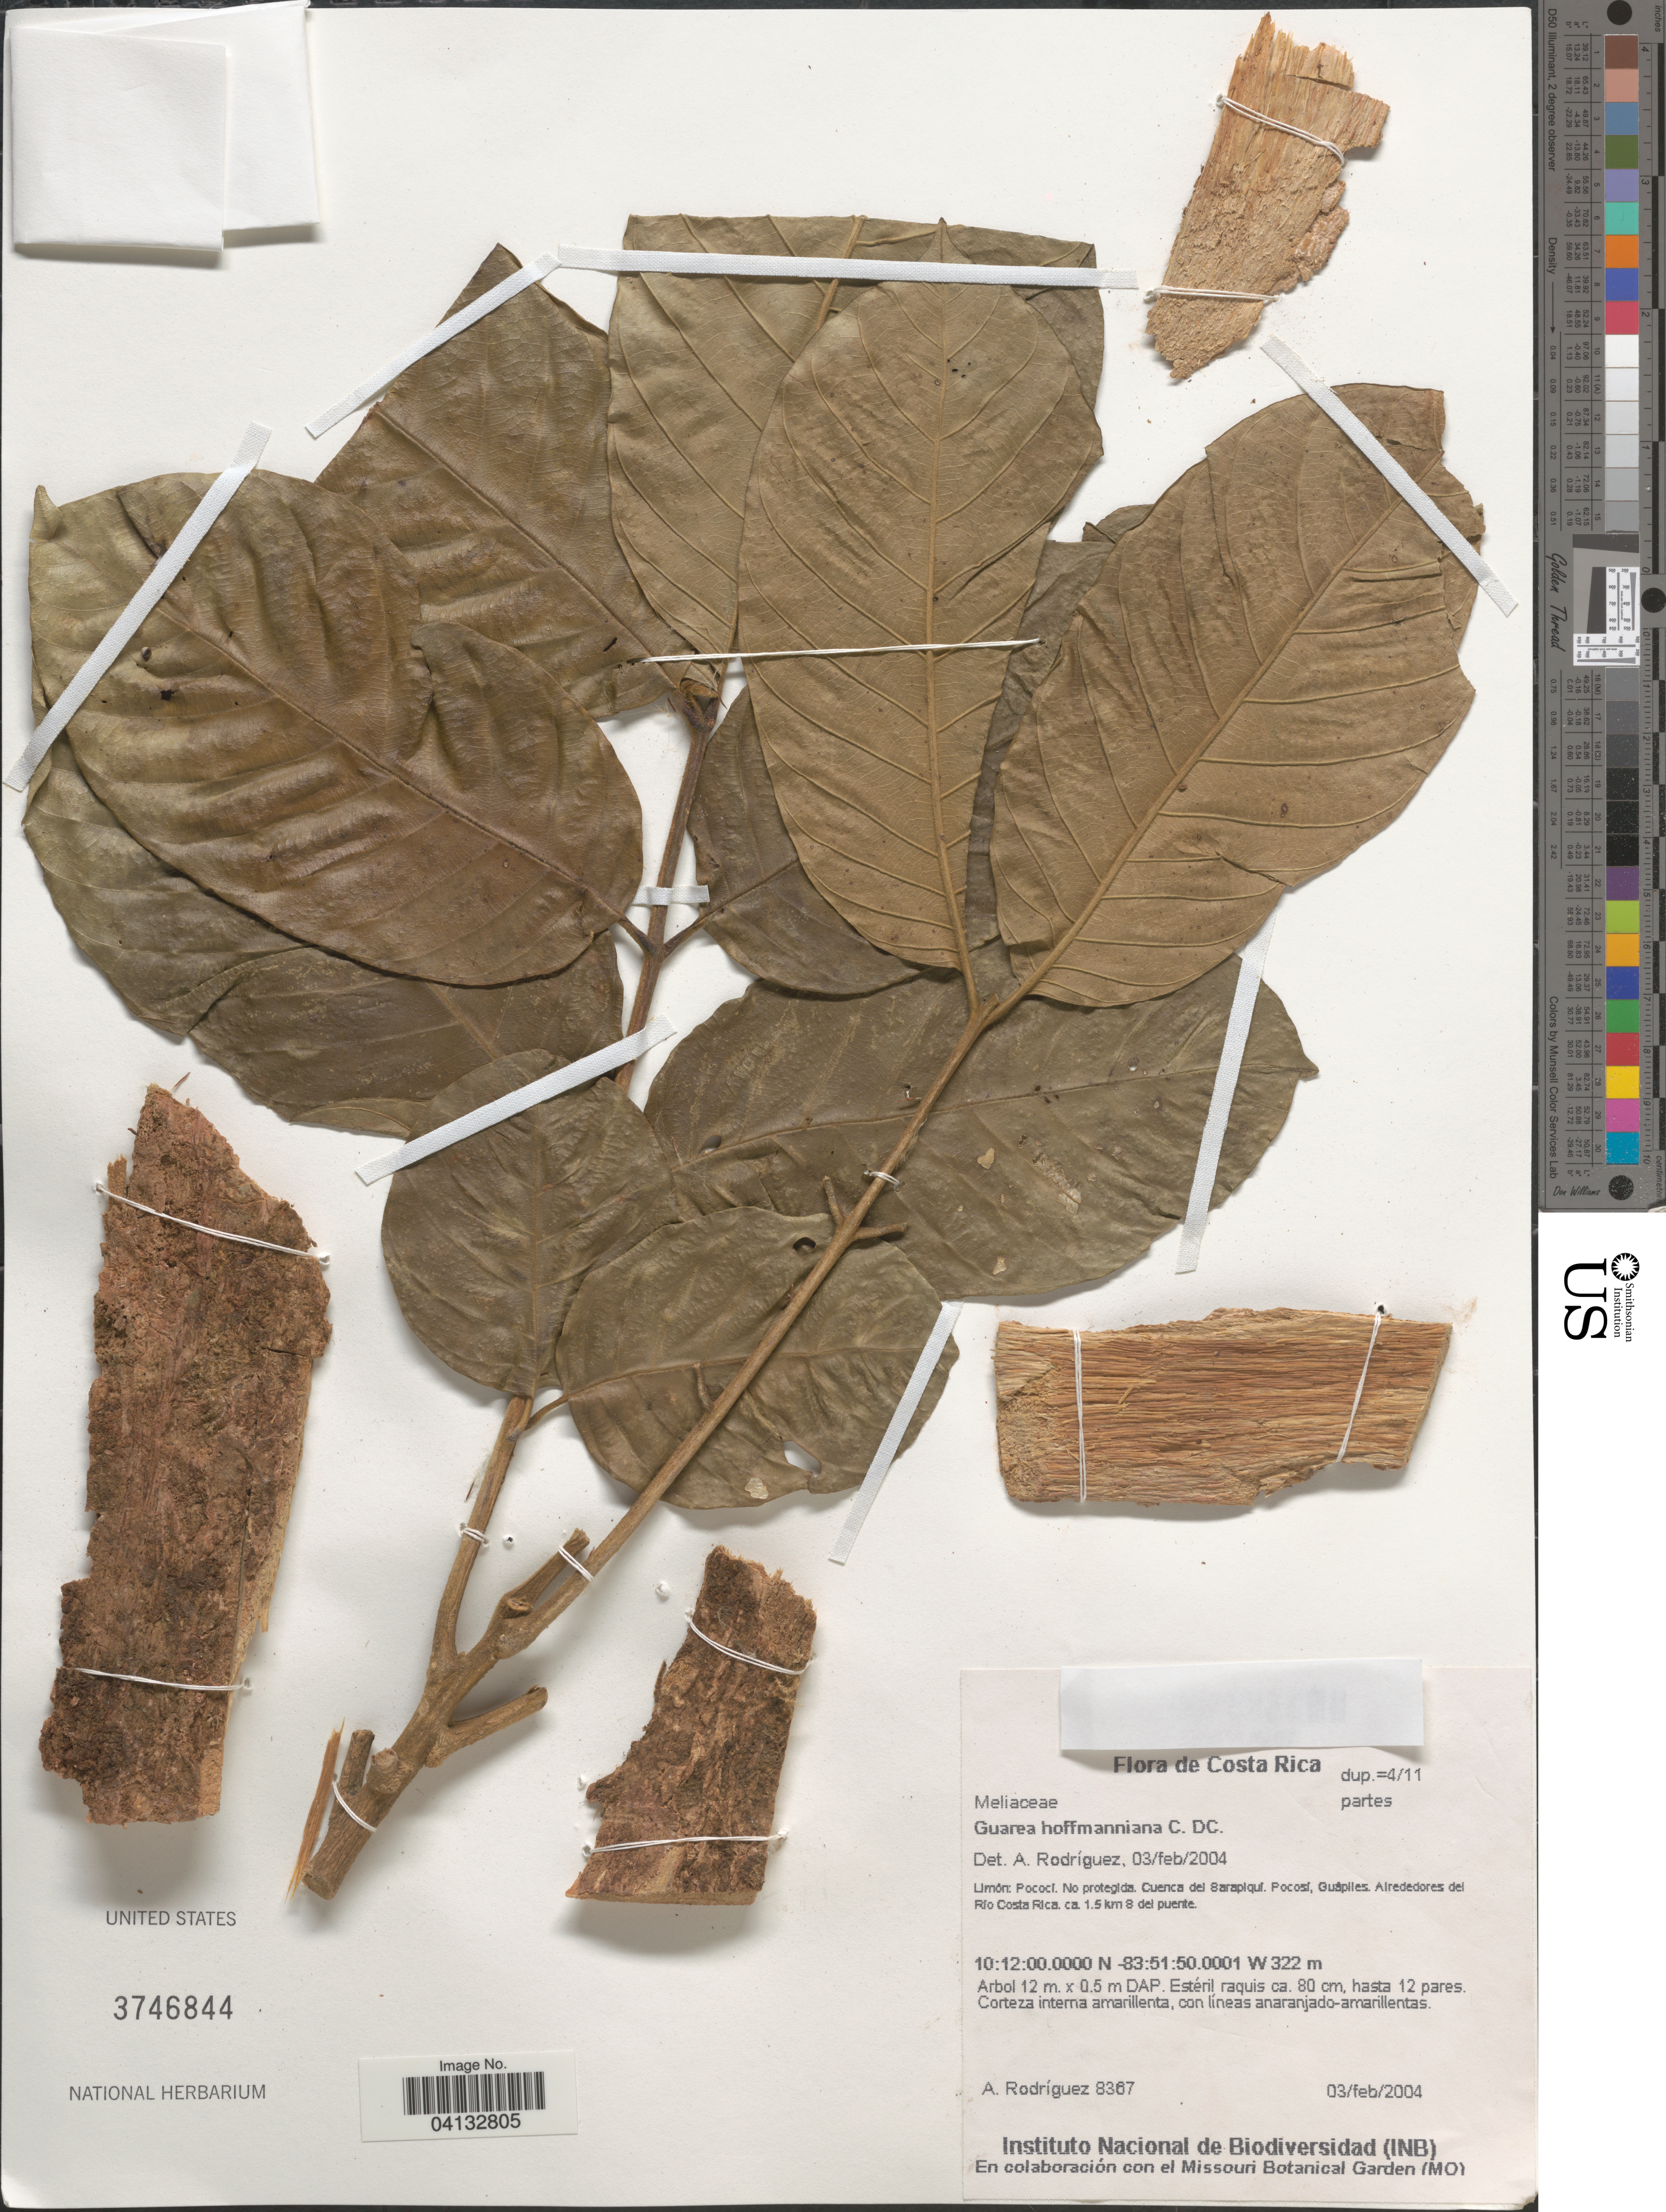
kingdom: Plantae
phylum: Tracheophyta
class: Magnoliopsida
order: Sapindales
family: Meliaceae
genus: Guarea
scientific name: Guarea hoffmanniana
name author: C. DC.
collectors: A. Rodríguez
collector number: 8367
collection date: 2004-02-03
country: Costa Rica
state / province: Limón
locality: Porocí. No protegida. Cuenca del Sarapiquí. Pocosí, Guápiles. Alrededores del Río Costa Rica. ca. 1.5 km S del puente.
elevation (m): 322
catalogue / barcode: US 3746844